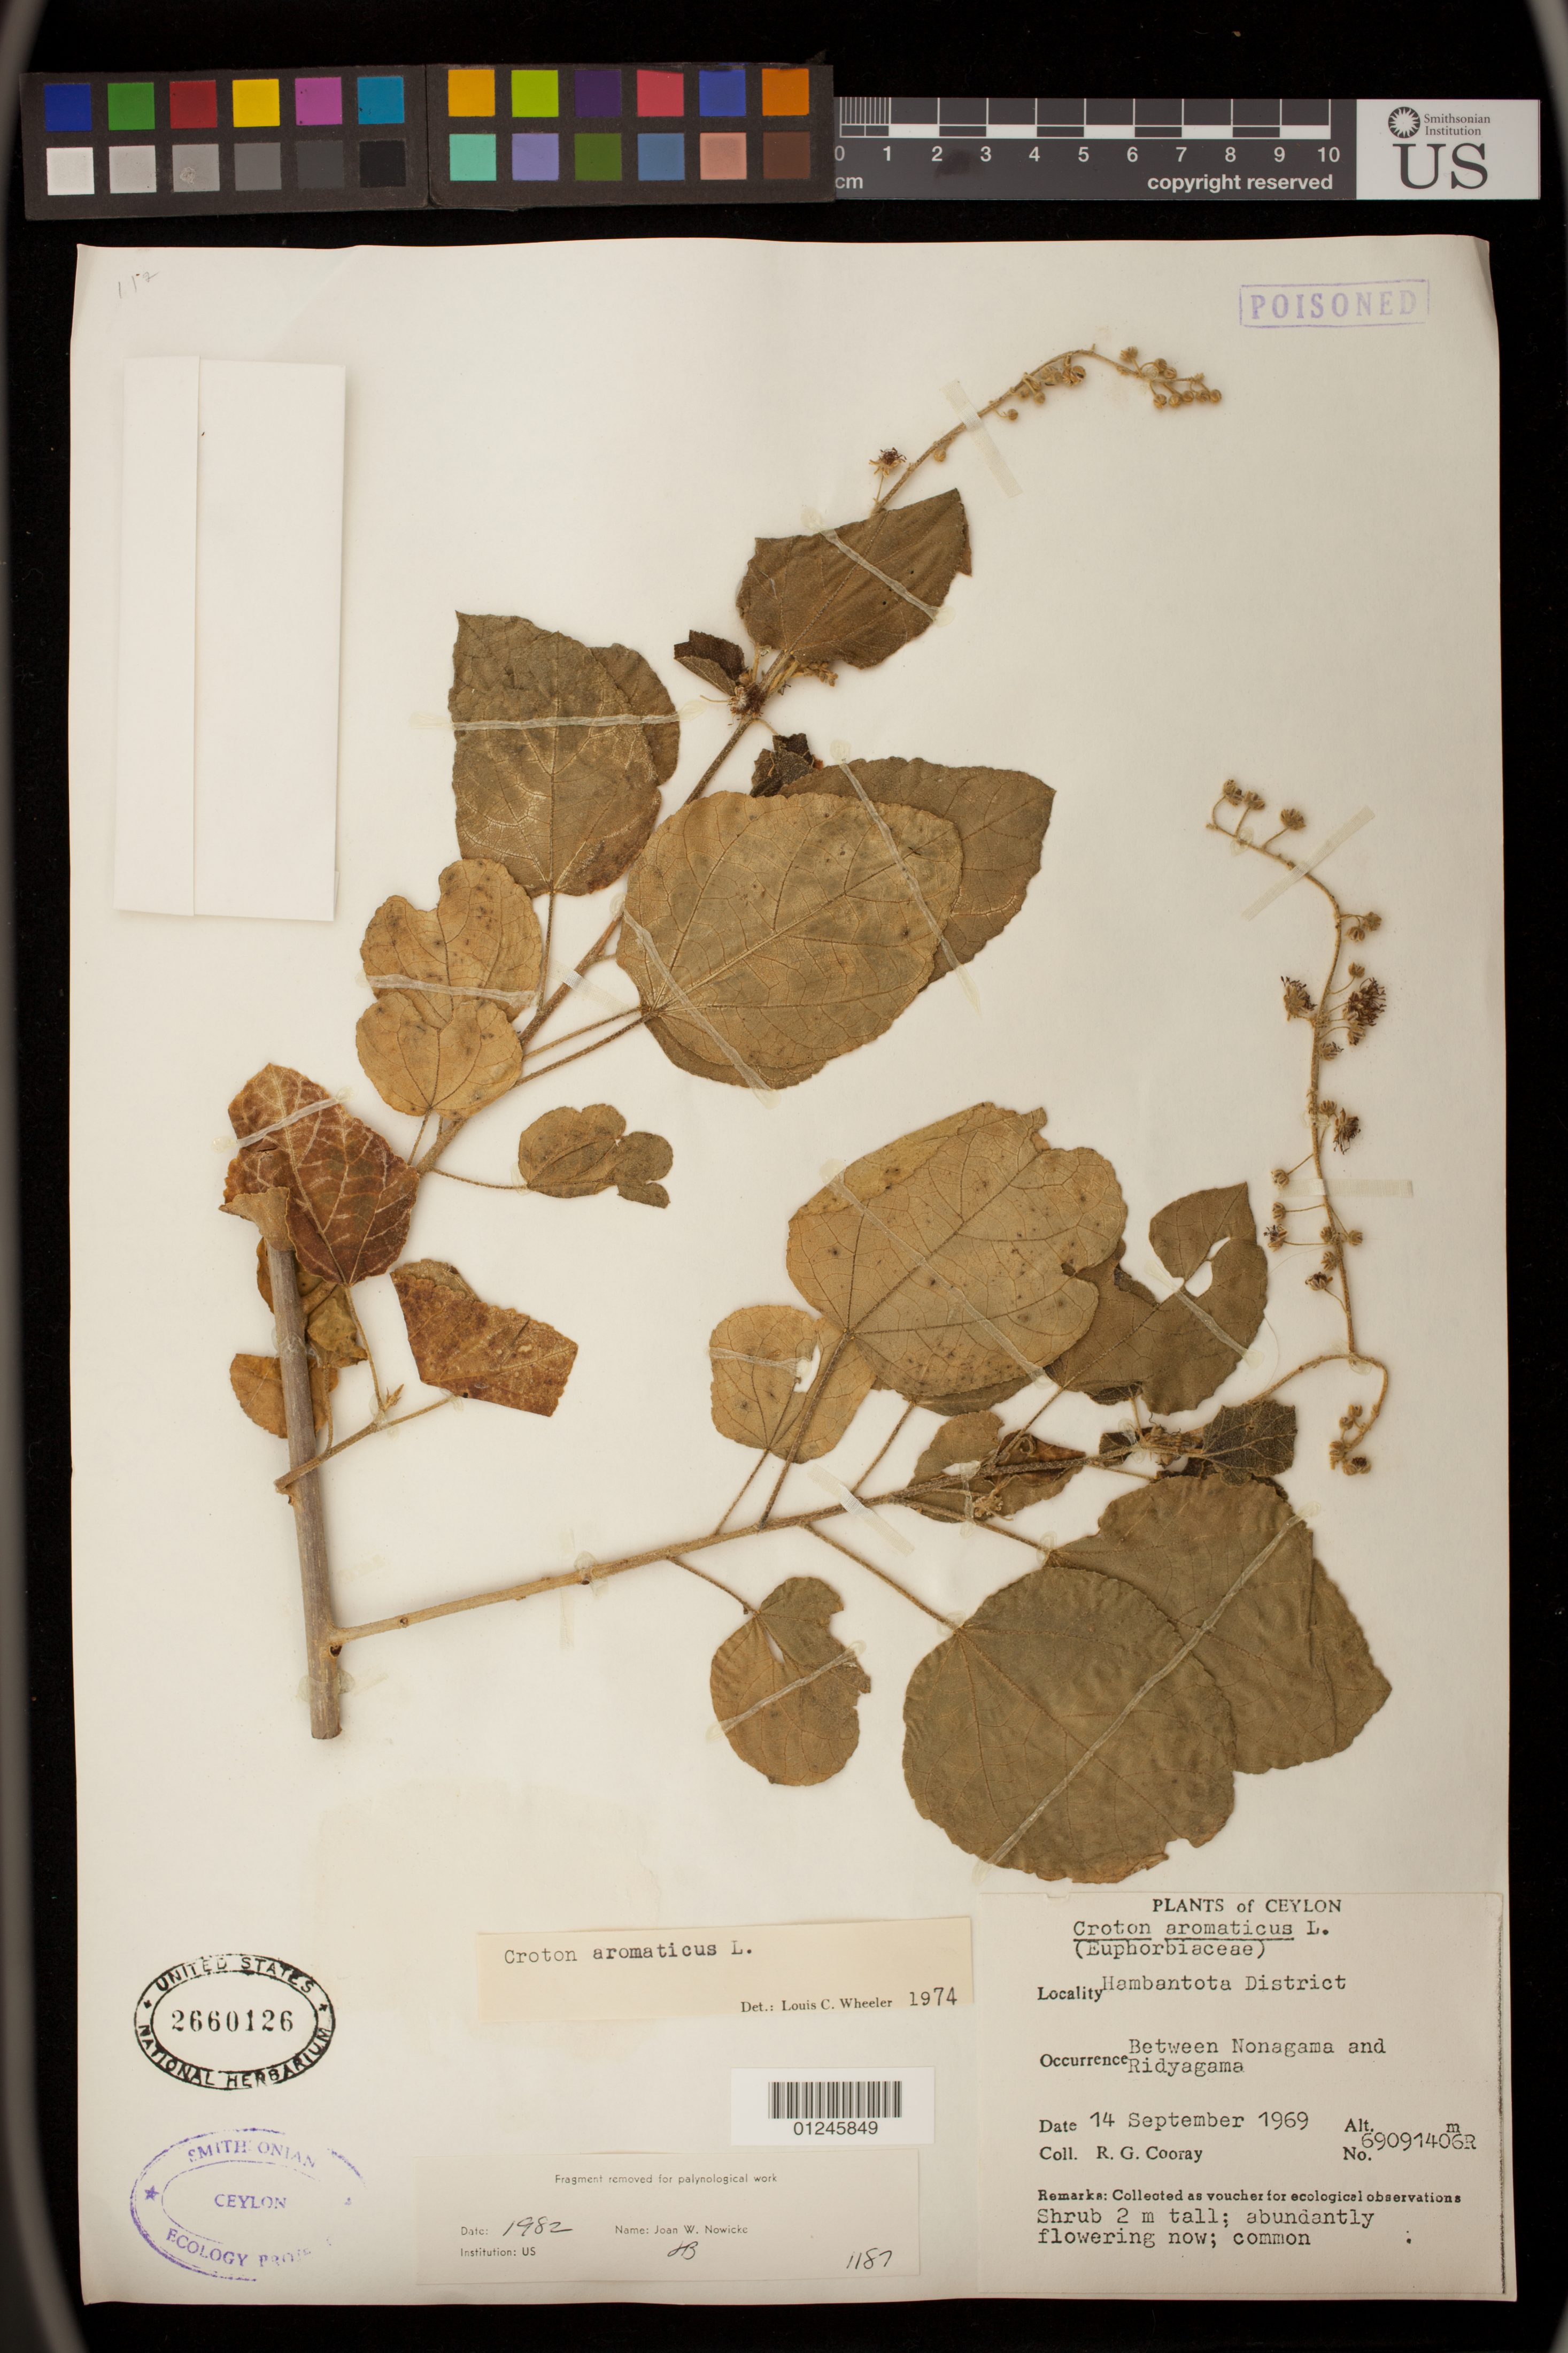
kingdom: Plantae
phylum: Tracheophyta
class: Magnoliopsida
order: Malpighiales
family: Euphorbiaceae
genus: Croton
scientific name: Croton aromaticus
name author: L.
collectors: R. Cooray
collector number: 69091406R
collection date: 1969-09-14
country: Sri Lanka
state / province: Southern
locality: Hambantota District.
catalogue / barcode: US 2660126